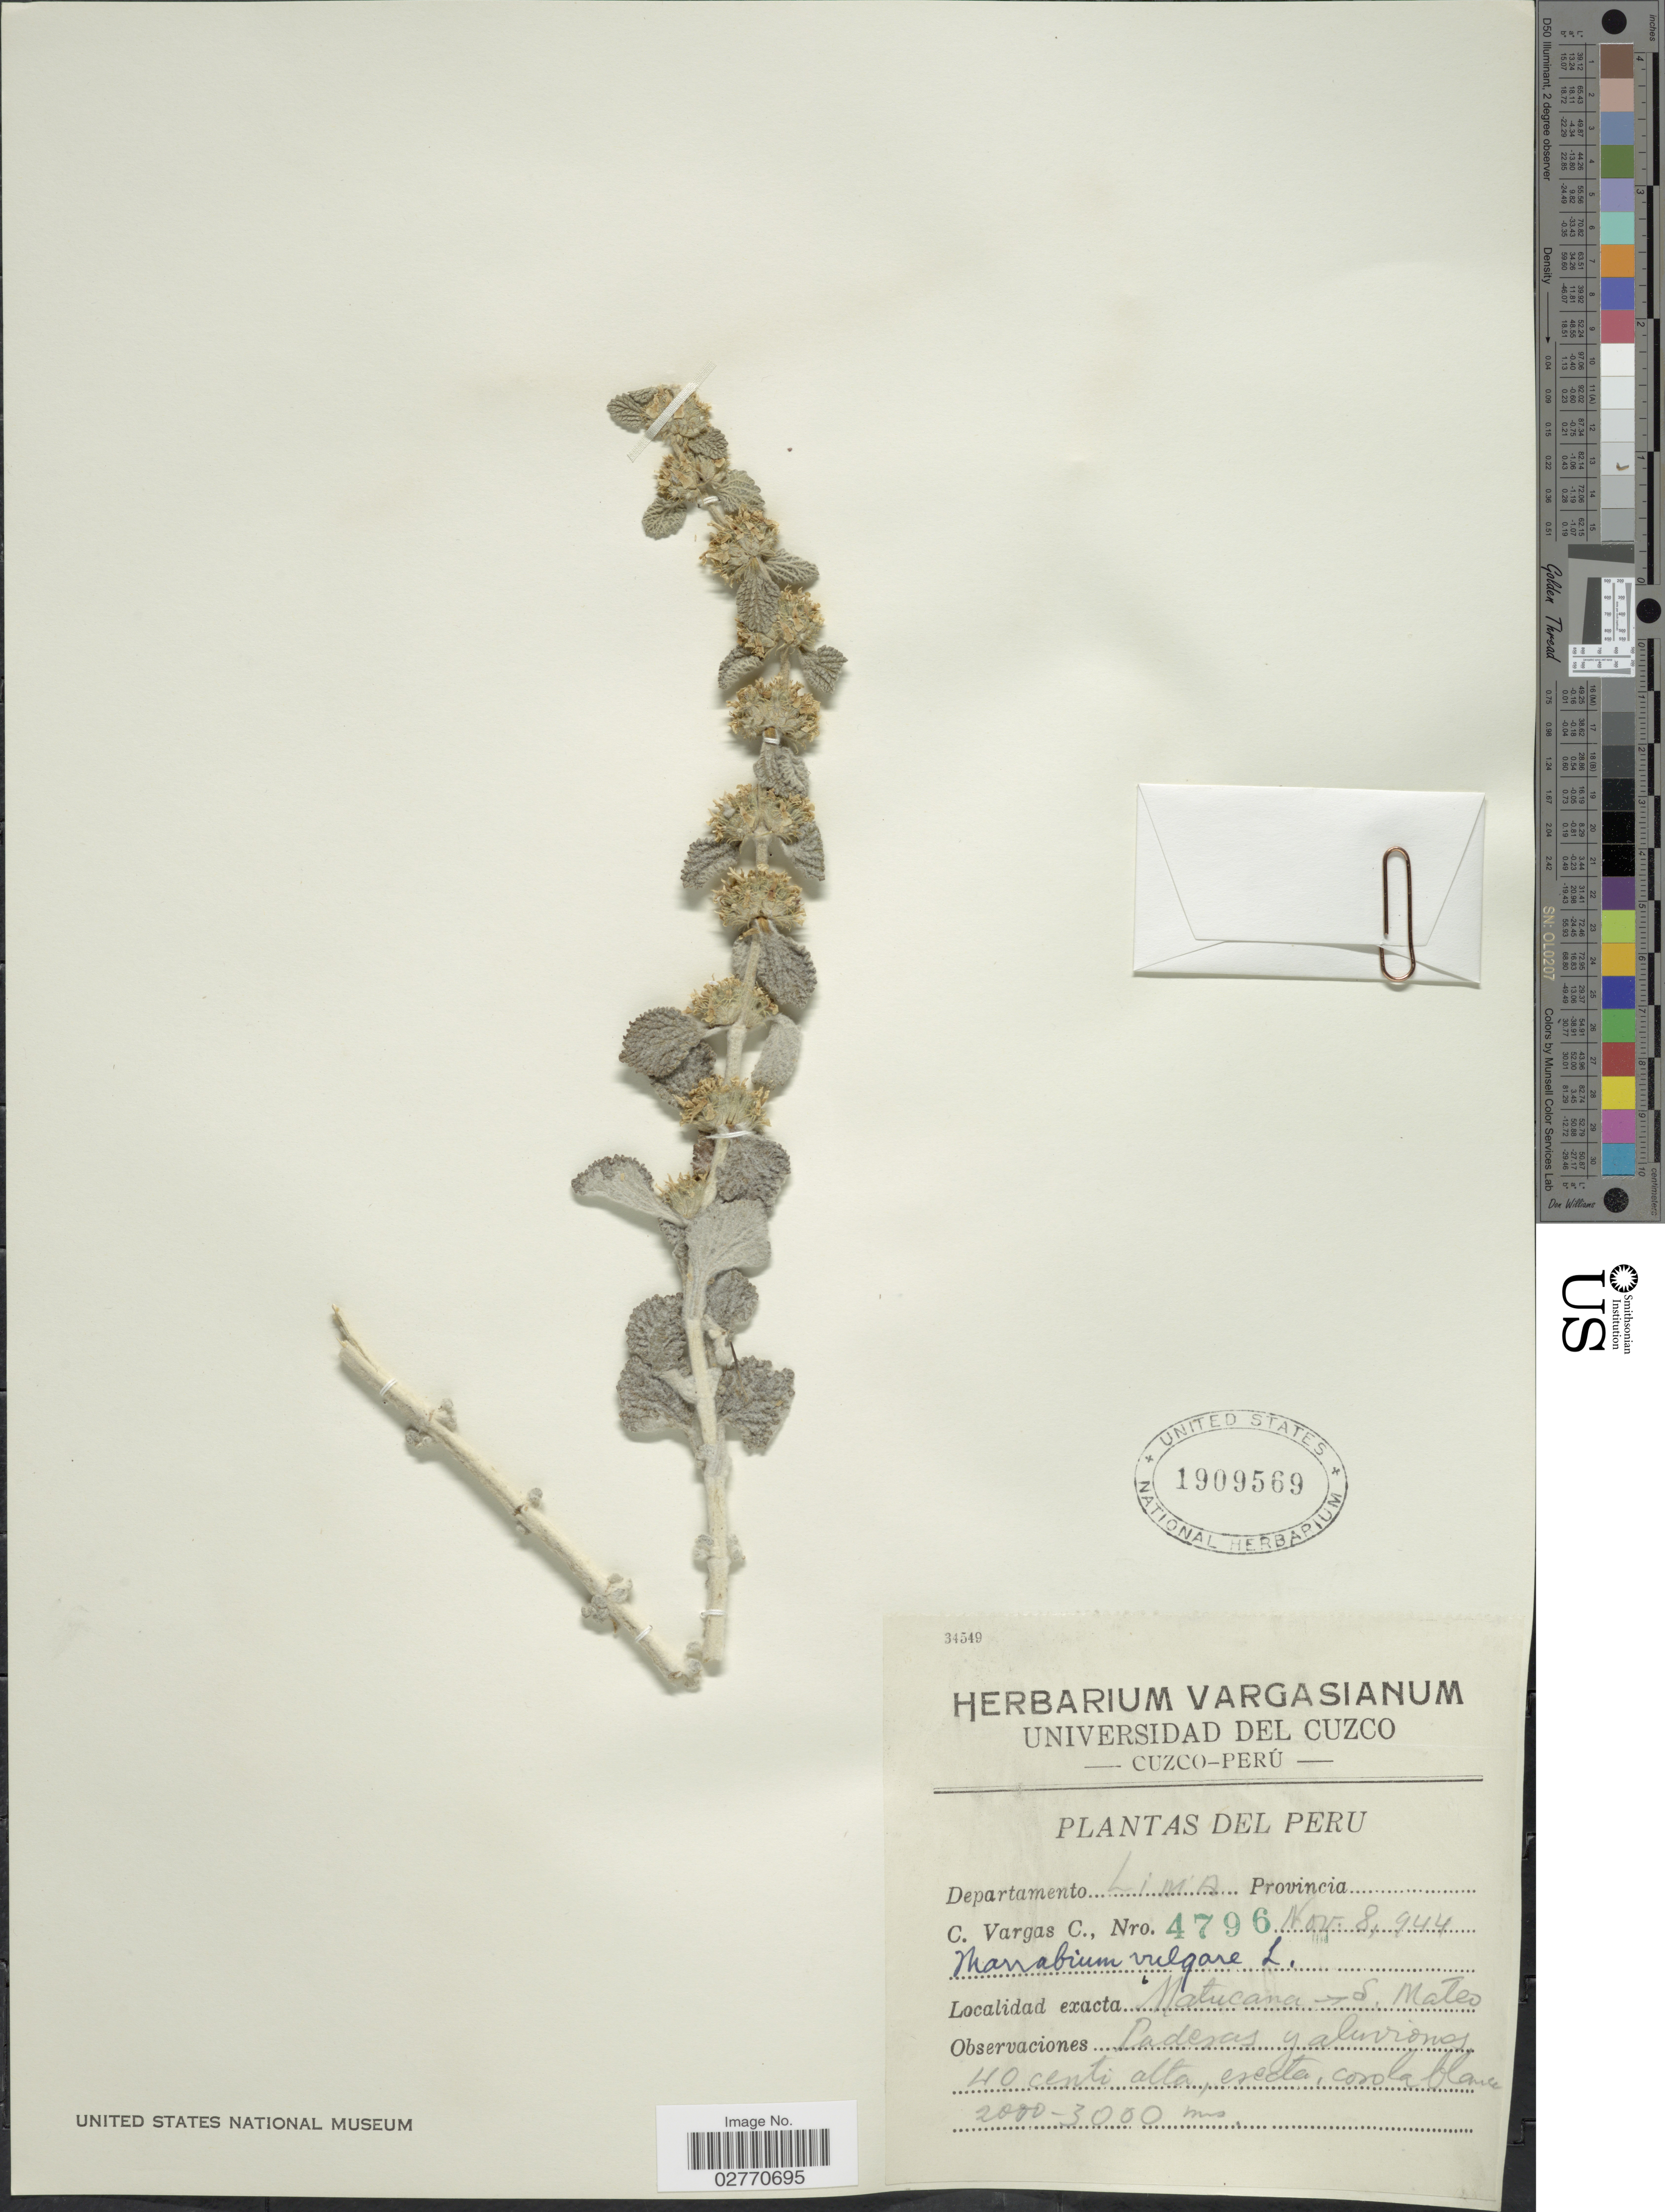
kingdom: Plantae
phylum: Tracheophyta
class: Magnoliopsida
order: Lamiales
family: Lamiaceae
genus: Marrubium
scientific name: Marrubium vulgare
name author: L.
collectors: C. Vargas Calderón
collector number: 4796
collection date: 1944-11-08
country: Peru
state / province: Lima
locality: Matucana- S. Mateo.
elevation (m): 2000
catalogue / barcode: US 1909569